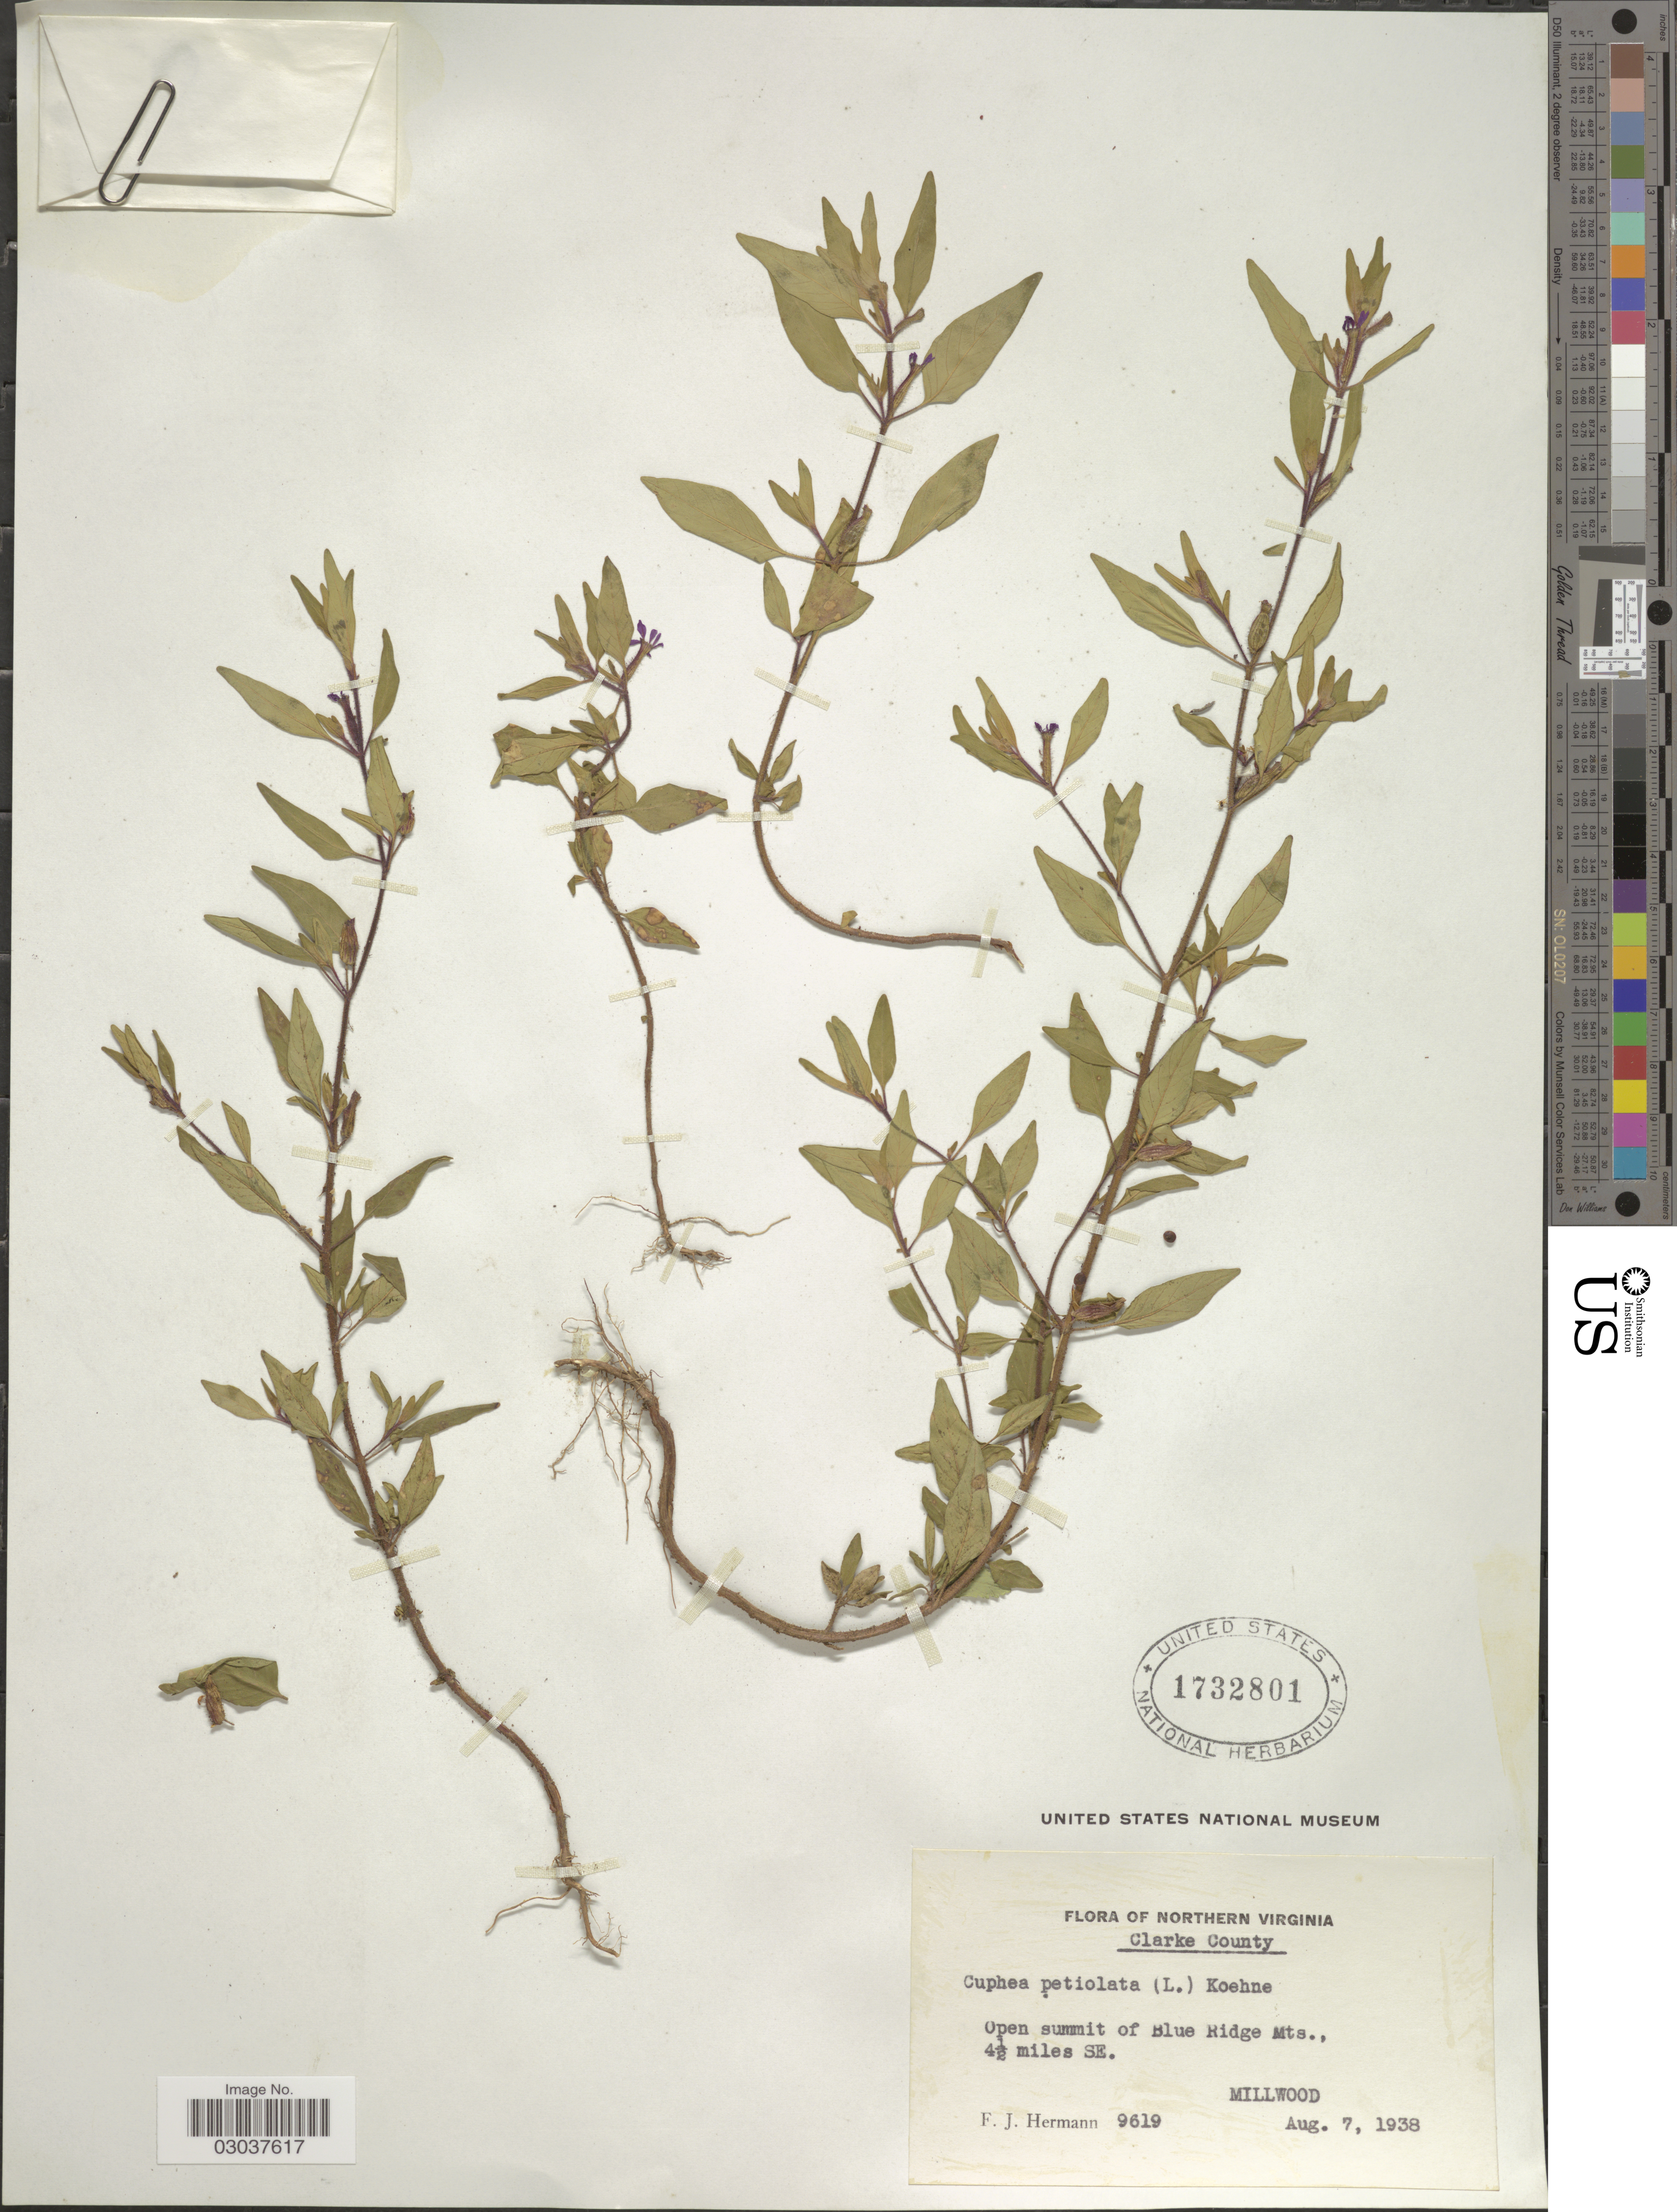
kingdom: Plantae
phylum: Tracheophyta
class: Magnoliopsida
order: Myrtales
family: Lythraceae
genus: Cuphea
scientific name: Cuphea petiolata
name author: Pohl ex Koehne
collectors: F. J. Hermann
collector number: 9619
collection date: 1938-08-07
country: United States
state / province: Virginia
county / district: Clarke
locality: Northern Virginia. Clarke County. Open summit of Blue Ridge Mts., 4½ miles SE. Millwood.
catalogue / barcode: US 1732801